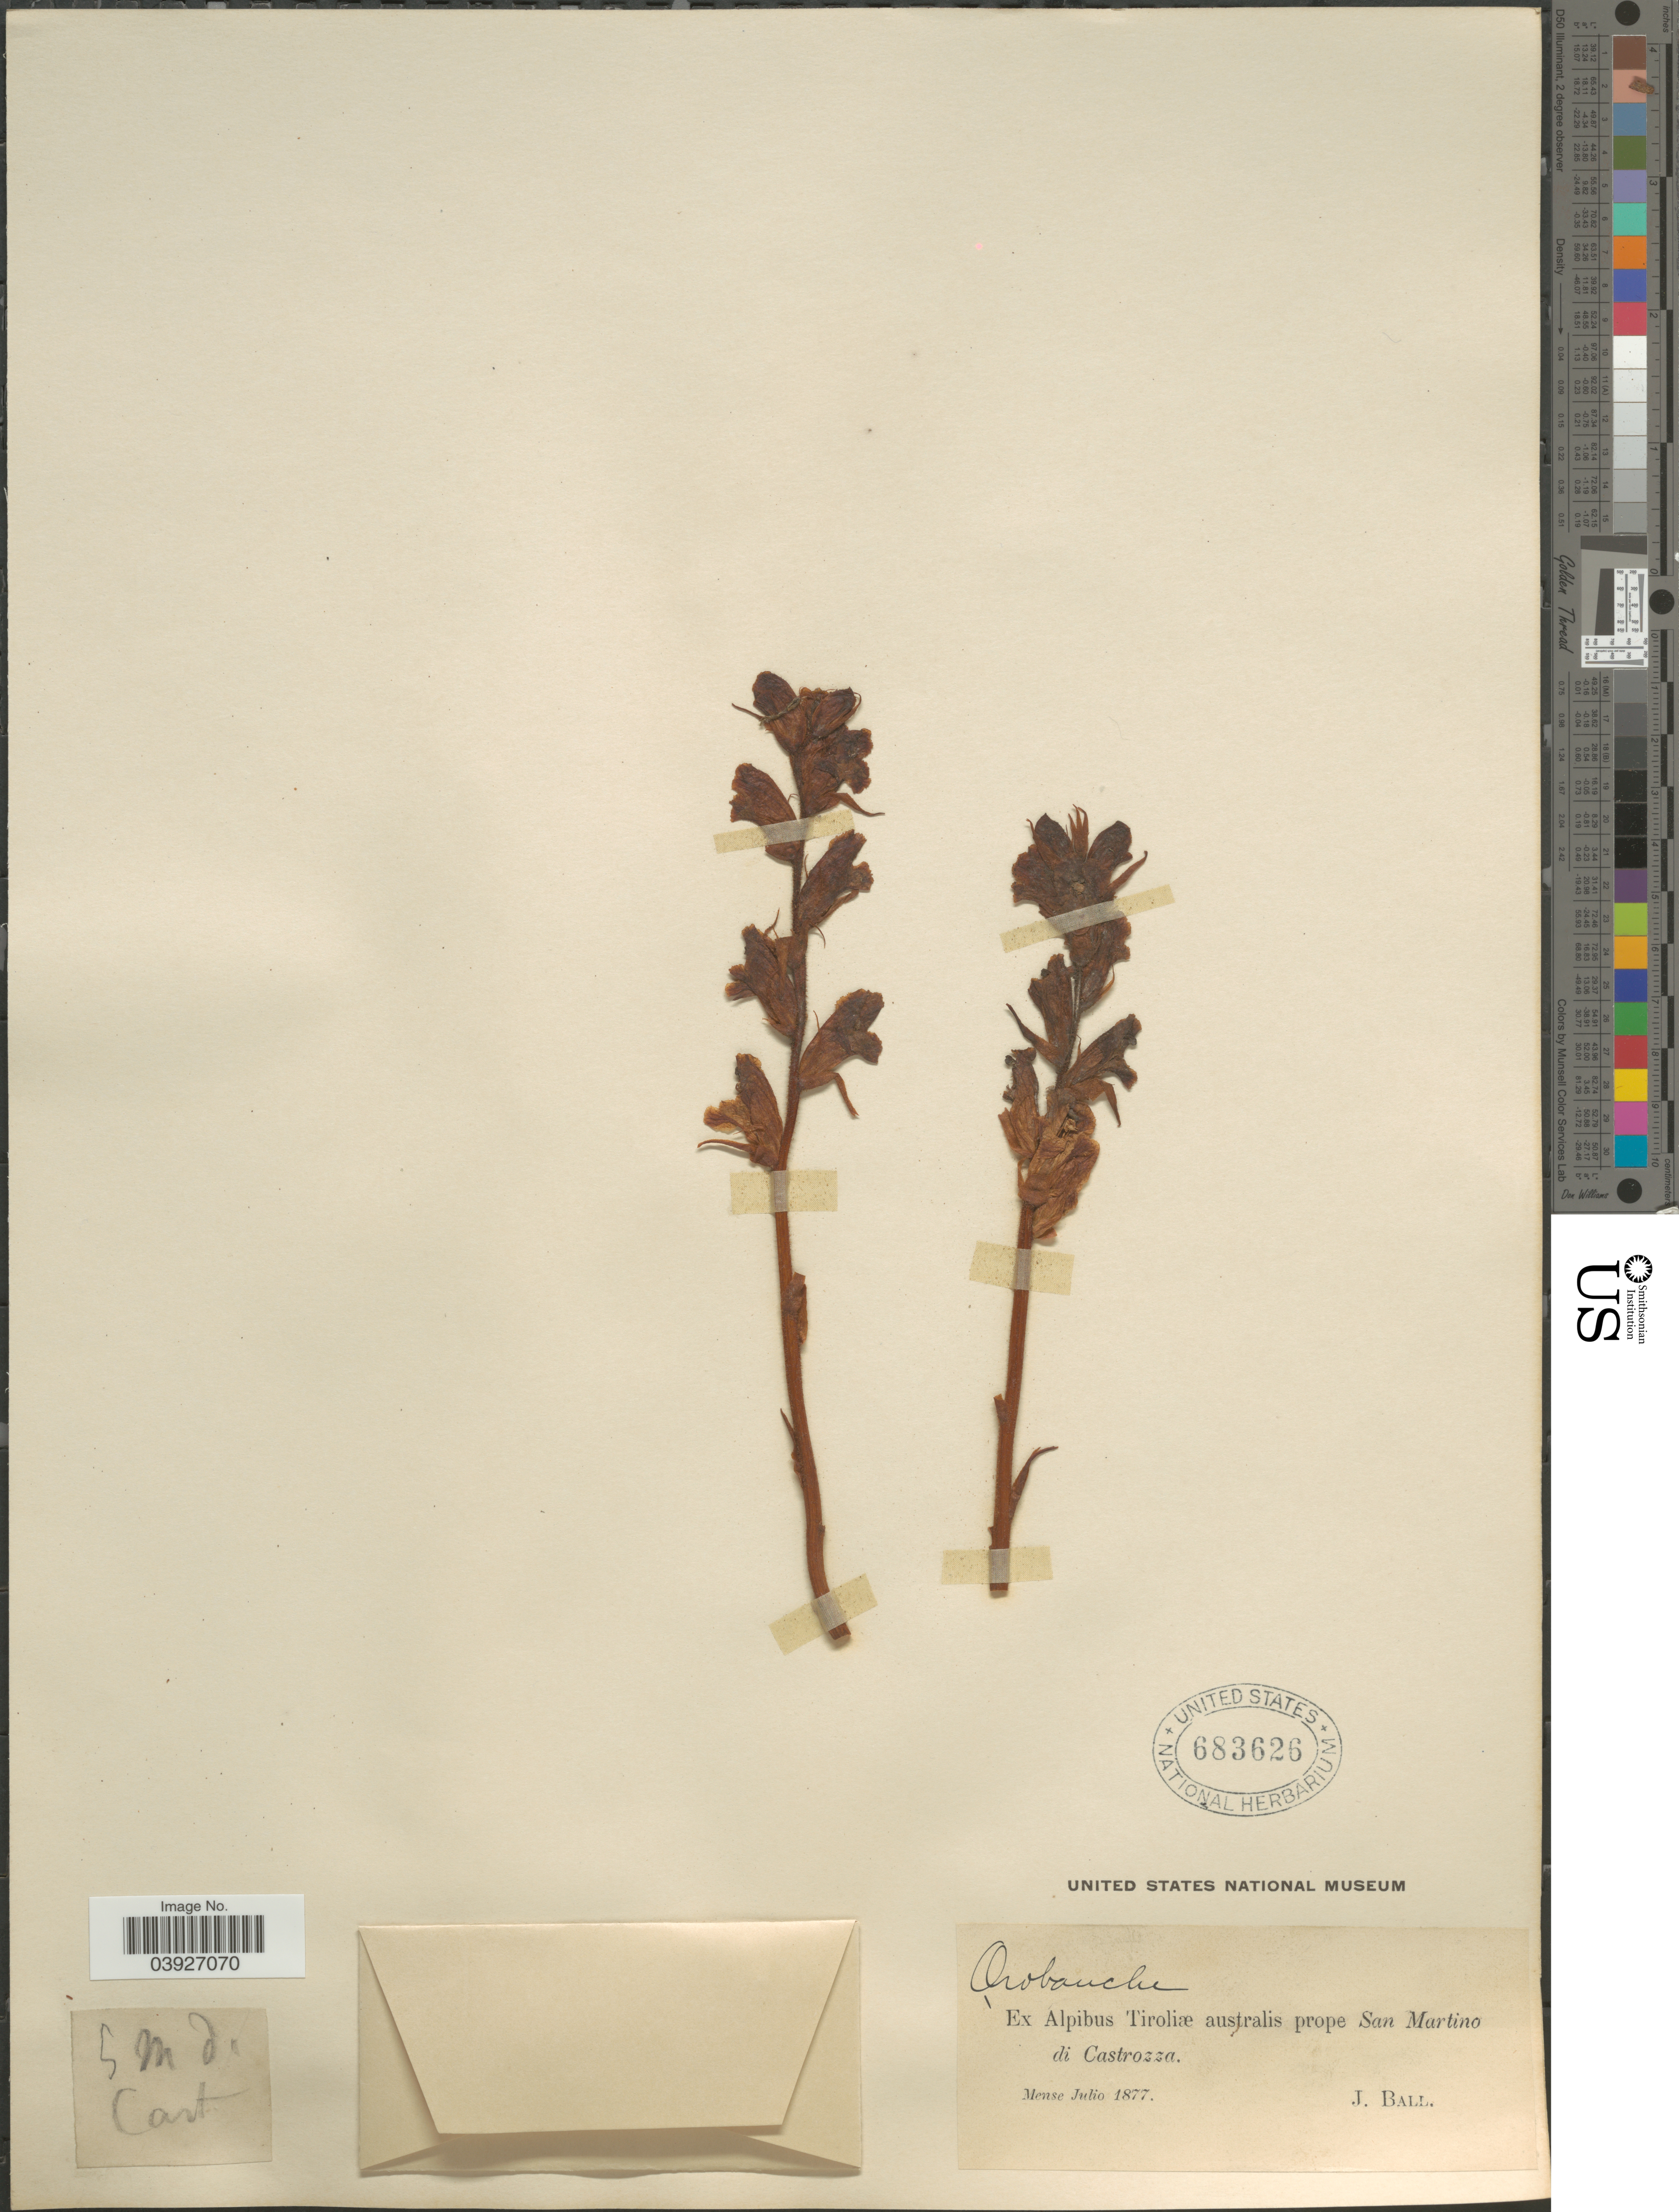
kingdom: Plantae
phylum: Tracheophyta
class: Magnoliopsida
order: Lamiales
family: Orobanchaceae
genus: Orobanche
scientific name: Orobanche sp.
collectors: J. Ball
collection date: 1877-07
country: Italy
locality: Ex Alpibus Tiroliæ australis prope San Martino di Castrozza.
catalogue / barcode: US 683626